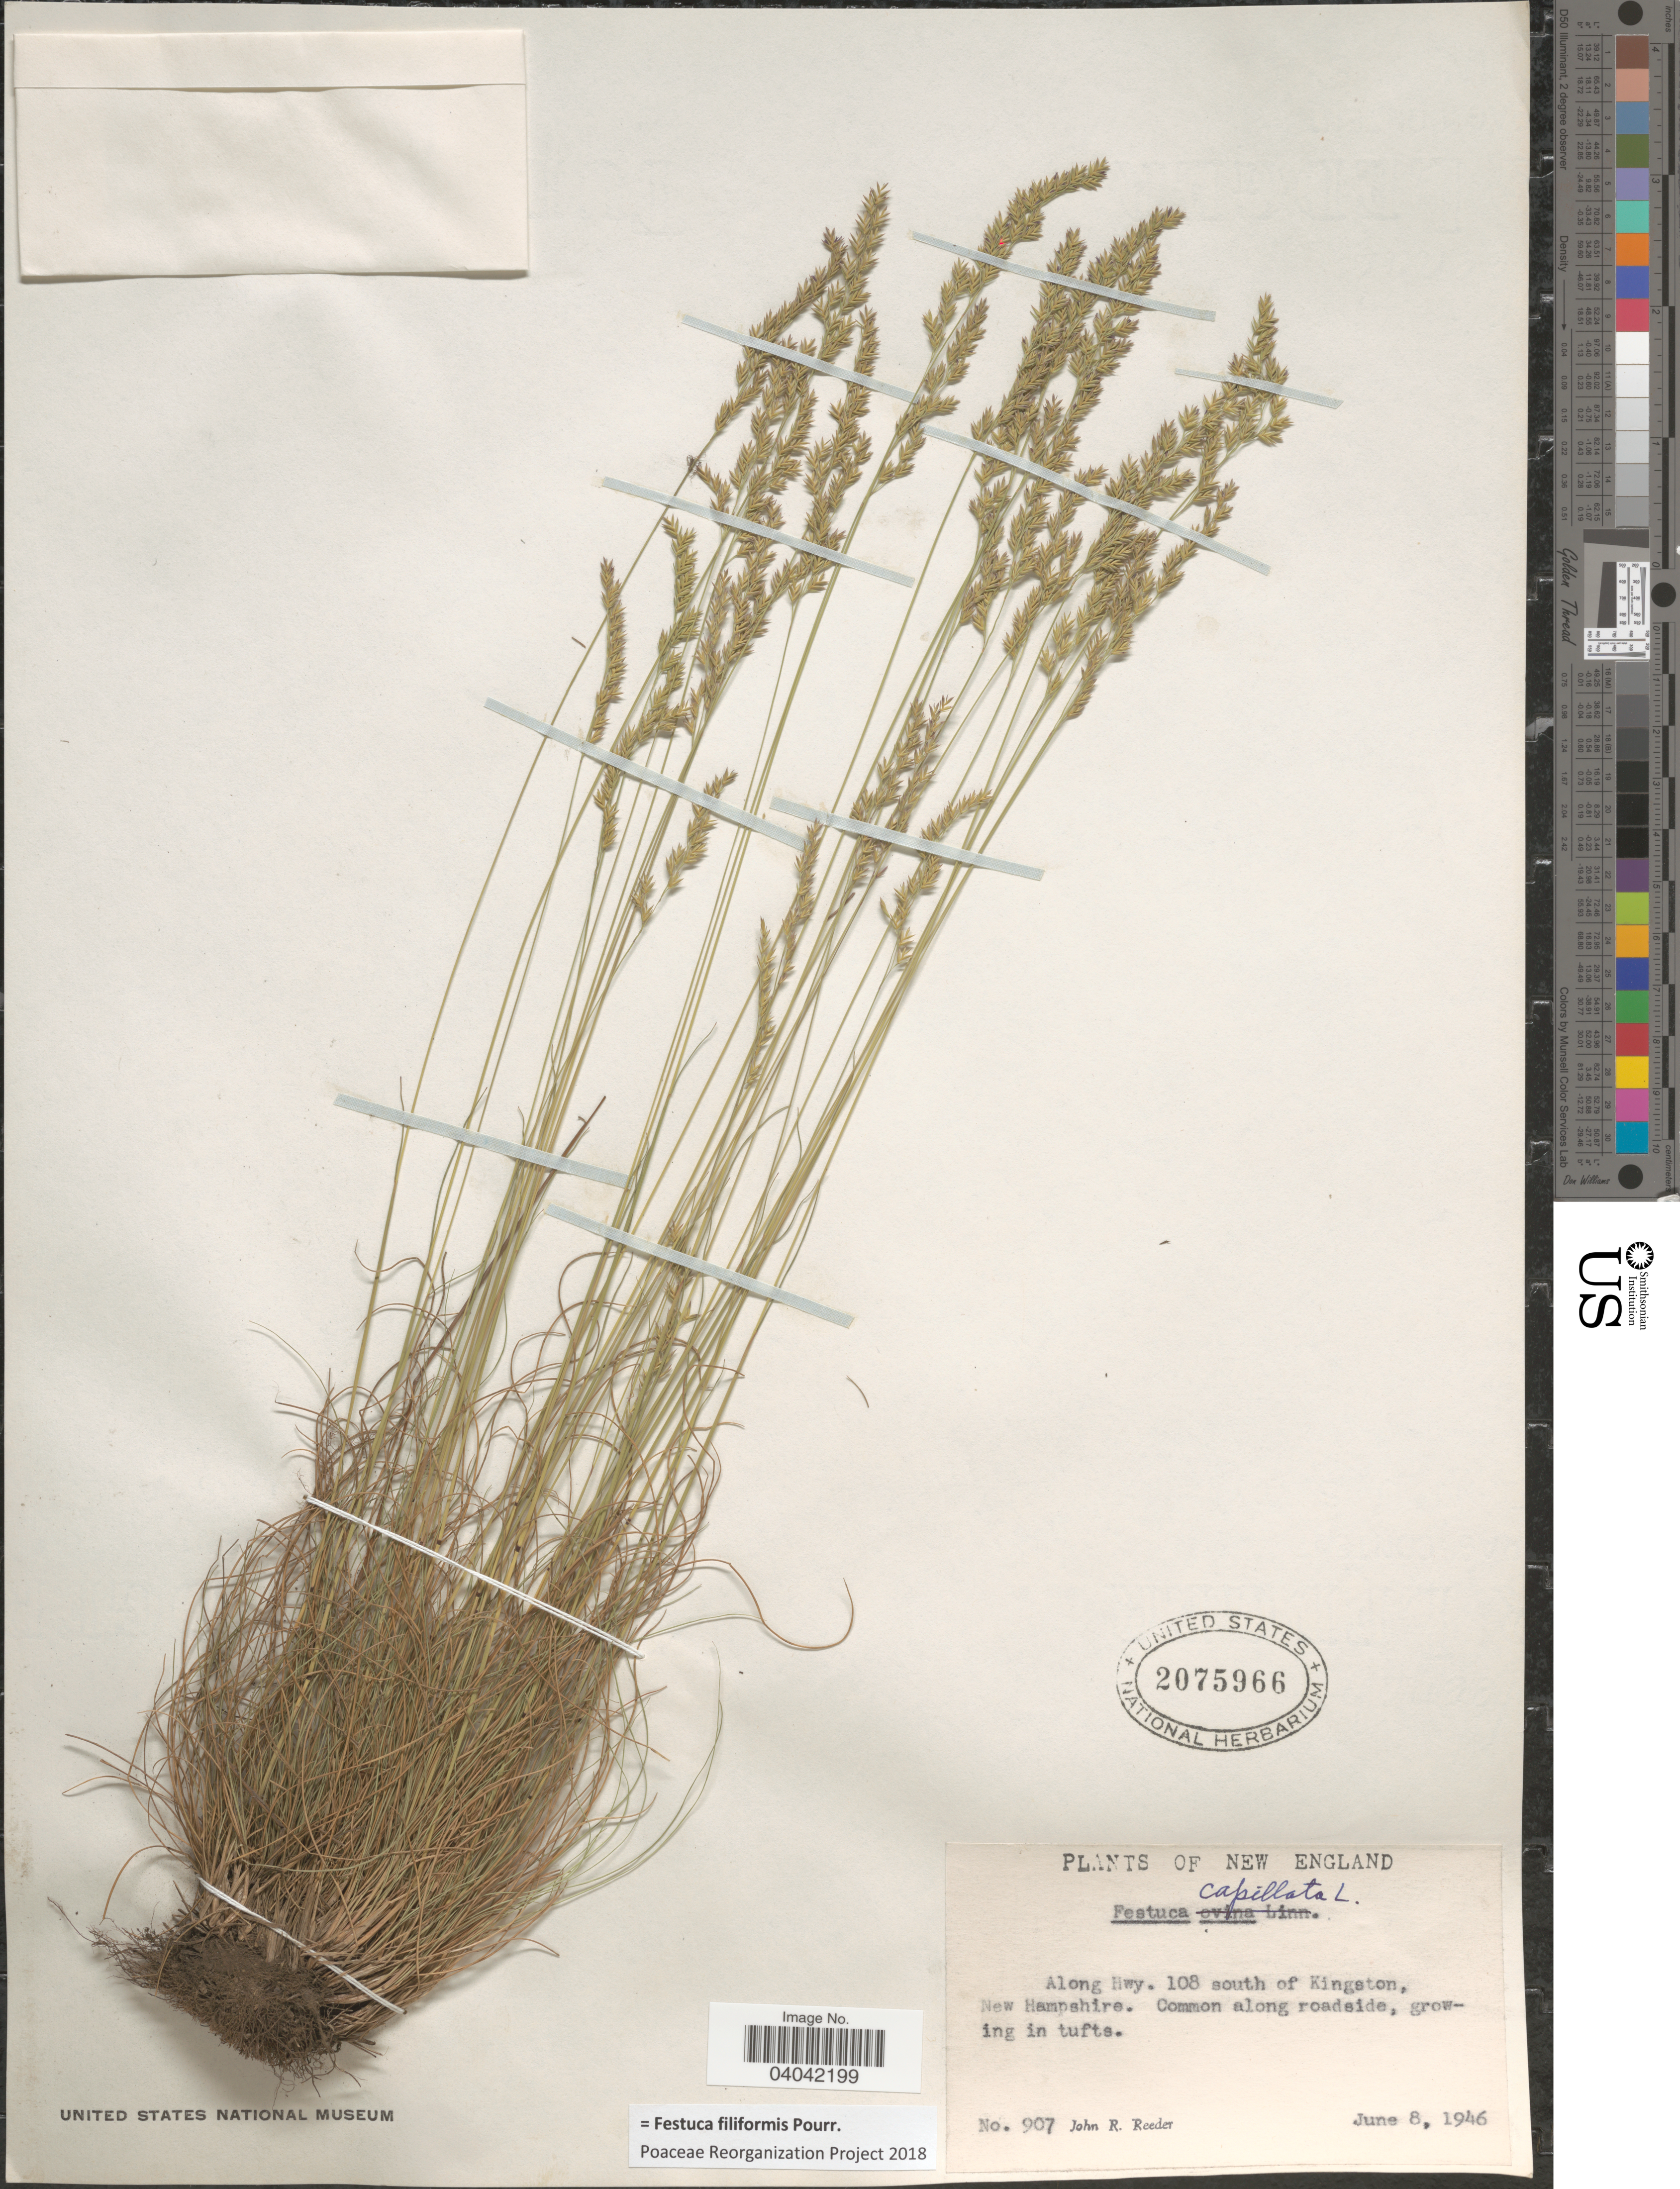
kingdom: Plantae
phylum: Tracheophyta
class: Liliopsida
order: Poales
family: Poaceae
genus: Festuca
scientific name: Festuca filiformis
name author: Pourr.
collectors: J. R. Reeder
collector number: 907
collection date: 1946-06-08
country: United States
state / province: New Hampshire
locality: New England. Along Hwy. 108 south of Kingston. along roadside, growing in tufts.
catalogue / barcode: US 2075966